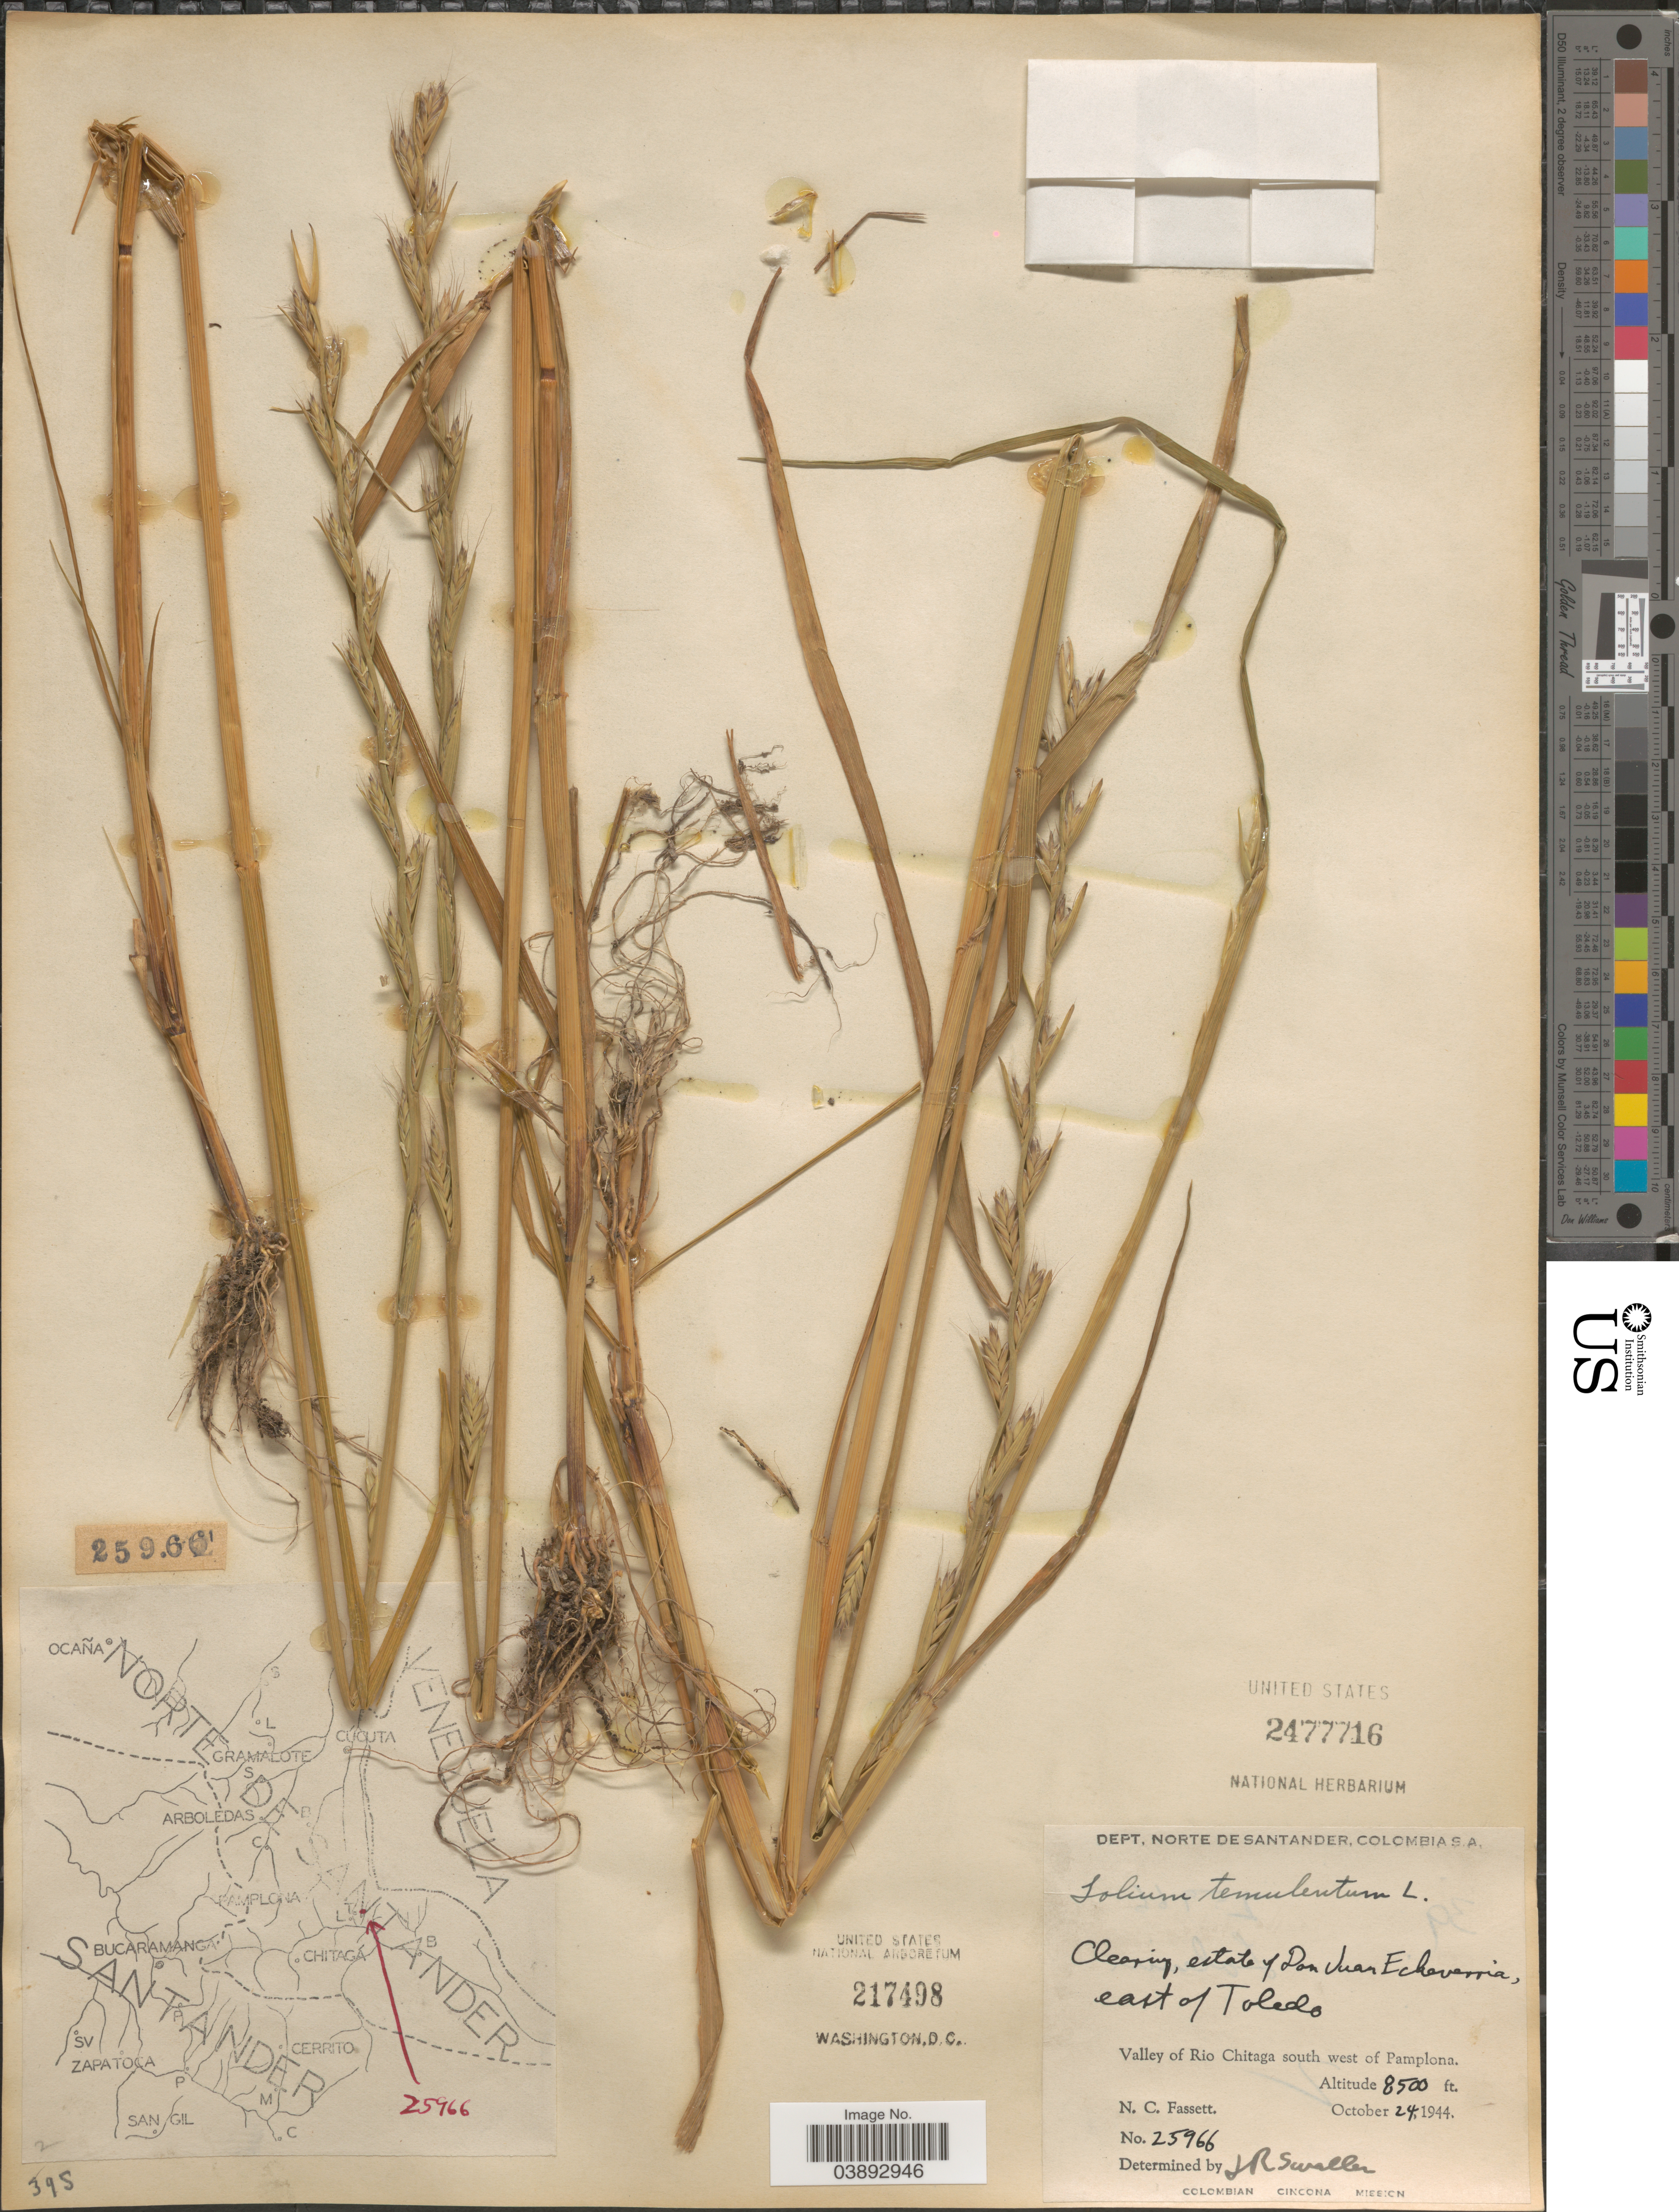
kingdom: Plantae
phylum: Tracheophyta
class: Liliopsida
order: Poales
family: Poaceae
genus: Lolium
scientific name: Lolium temulentum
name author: L.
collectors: N. C. Fassett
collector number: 25966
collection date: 1944-10-24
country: Colombia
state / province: Norte de Santander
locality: Dept. Norte de Santander. Valley of Rio Chitaga south west of Pamplona.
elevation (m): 2591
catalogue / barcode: US 2477716